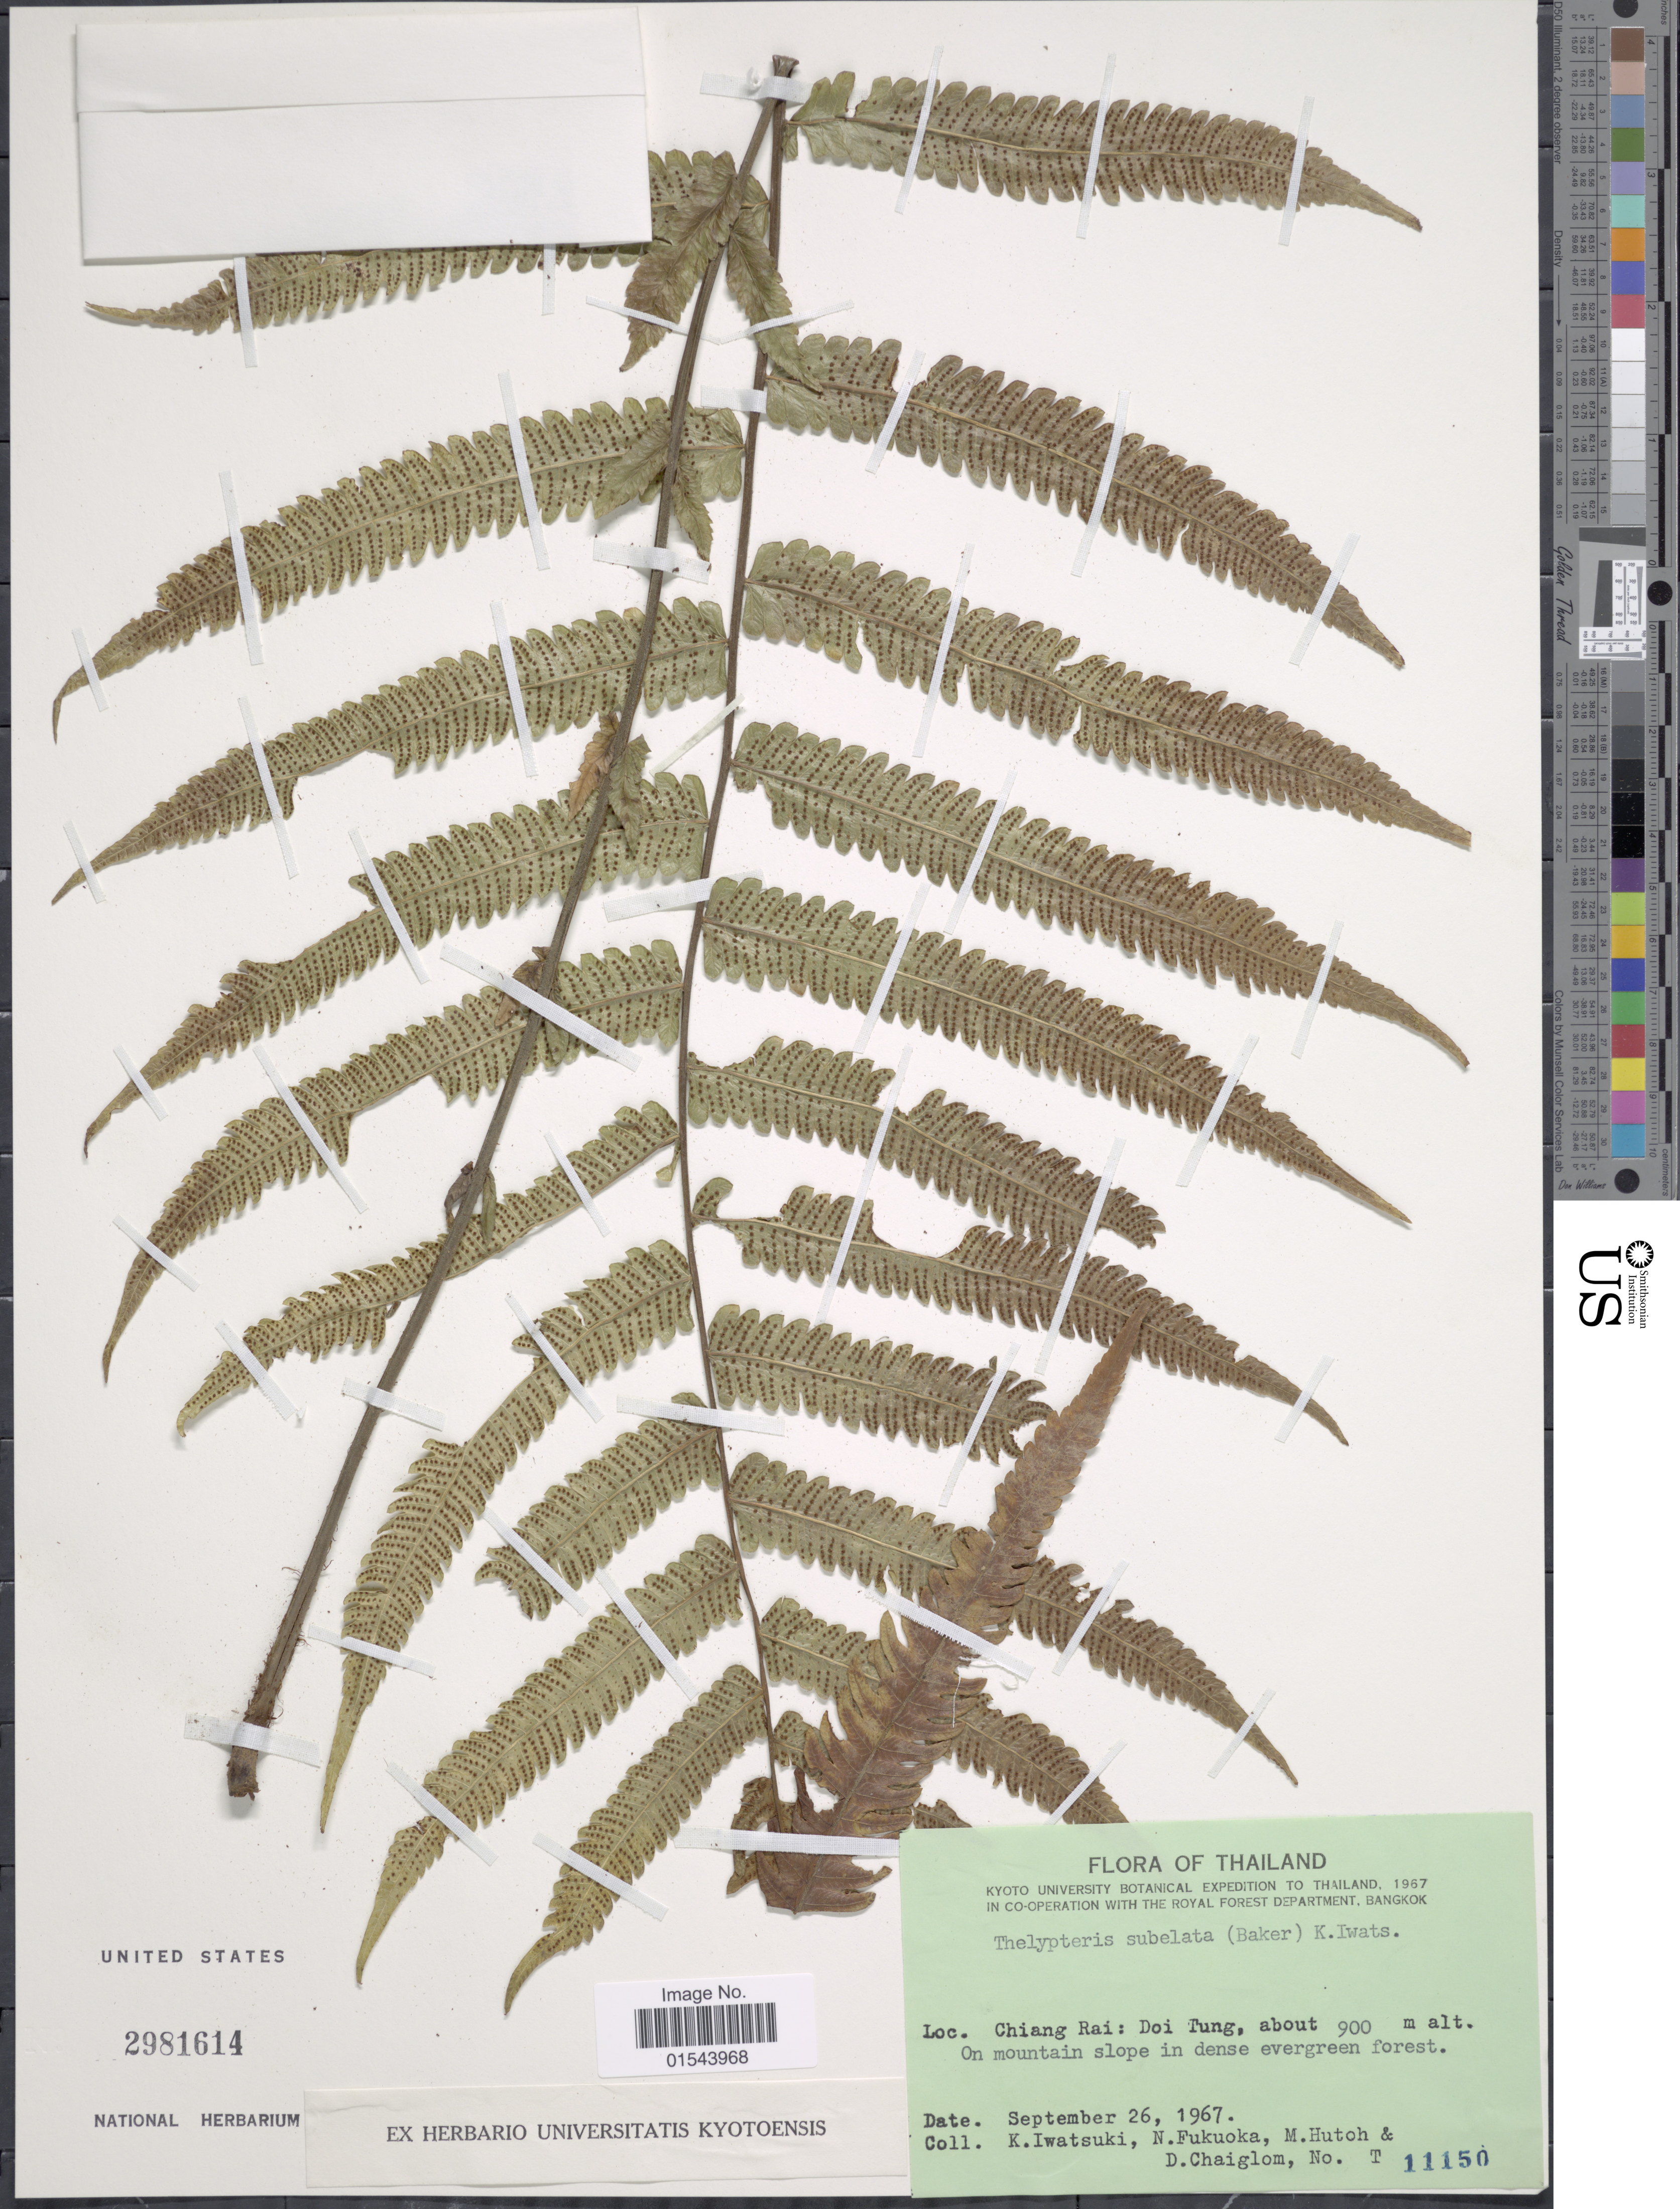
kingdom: Plantae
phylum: Tracheophyta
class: Polypodiopsida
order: Polypodiales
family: Thelypteridaceae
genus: Christella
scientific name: Christella subelata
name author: (Baker) Holttum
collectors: K. Iwatsuki, N. Fukuoka, M. Hutoh & D. Chaiglom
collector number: T11150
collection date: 1967-09-26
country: Thailand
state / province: Chiang Rai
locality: Doi Tung, On mountain slope in dense evergreen forest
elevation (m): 900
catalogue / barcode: US 2981614